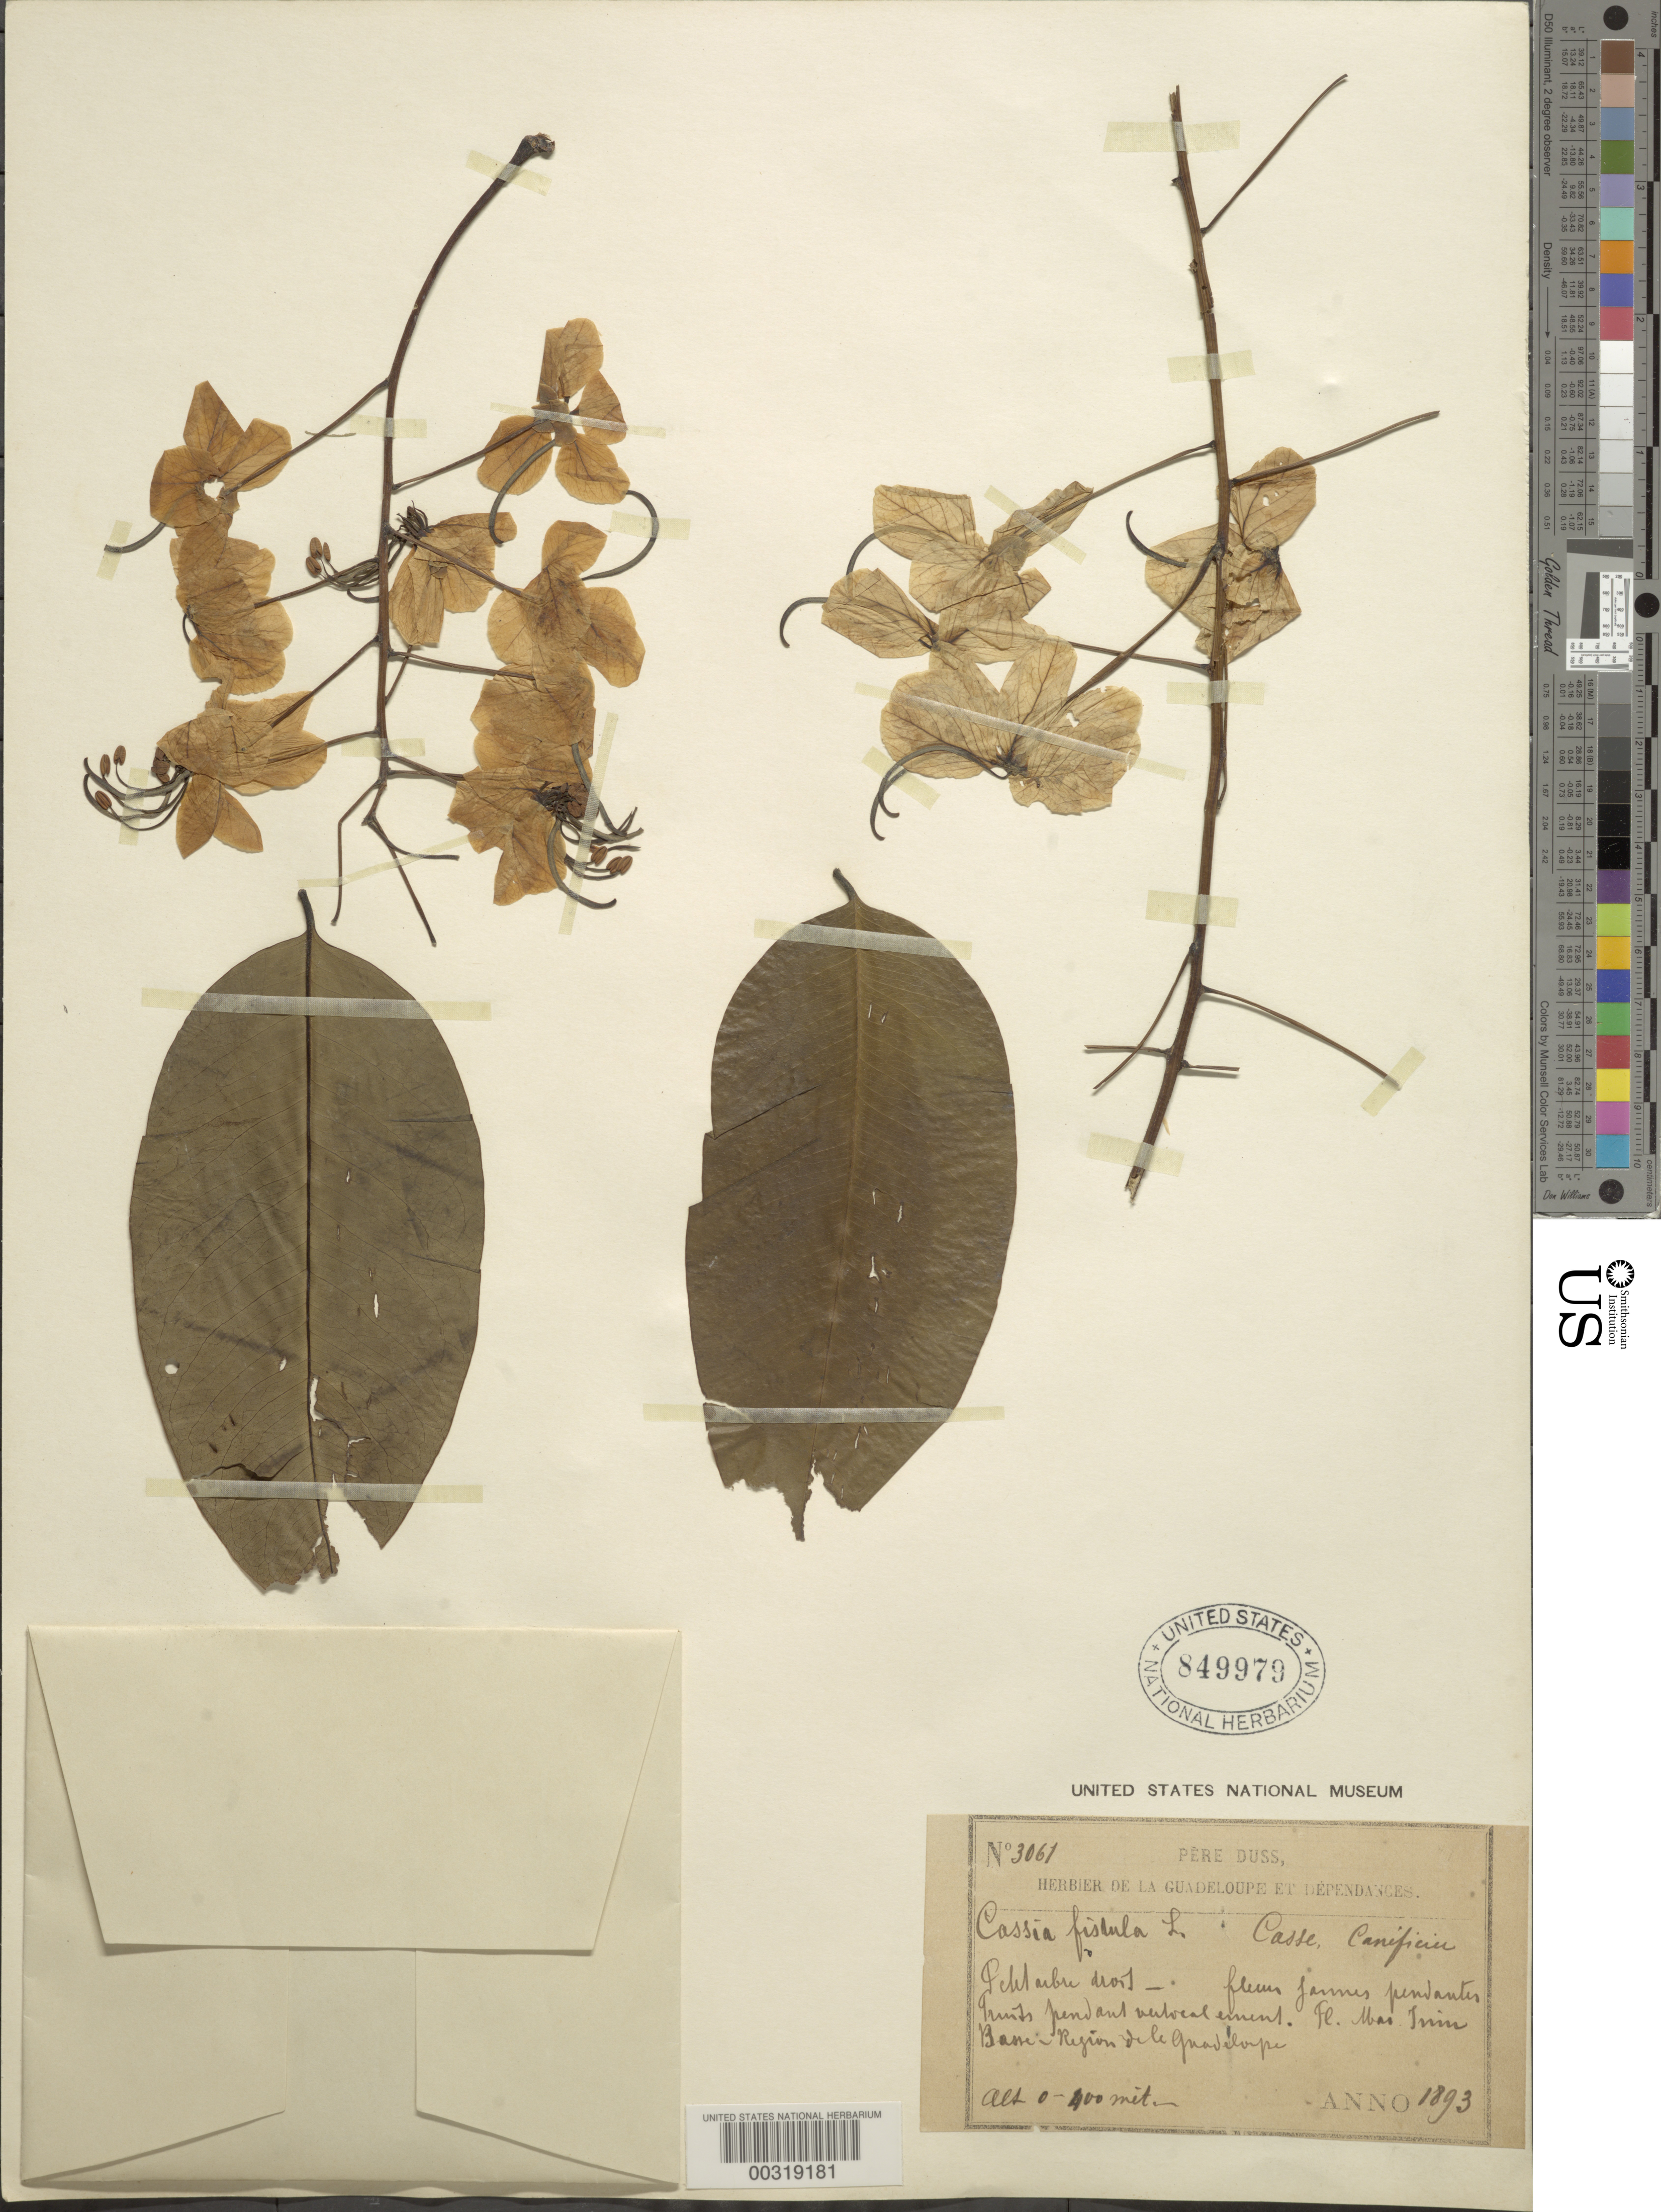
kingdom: Plantae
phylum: Tracheophyta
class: Magnoliopsida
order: Fabales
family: Fabaceae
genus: Cassia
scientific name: Cassia fistula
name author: L.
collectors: Père Duss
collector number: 3061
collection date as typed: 1893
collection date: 1893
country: Guadeloupe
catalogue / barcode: US 849979